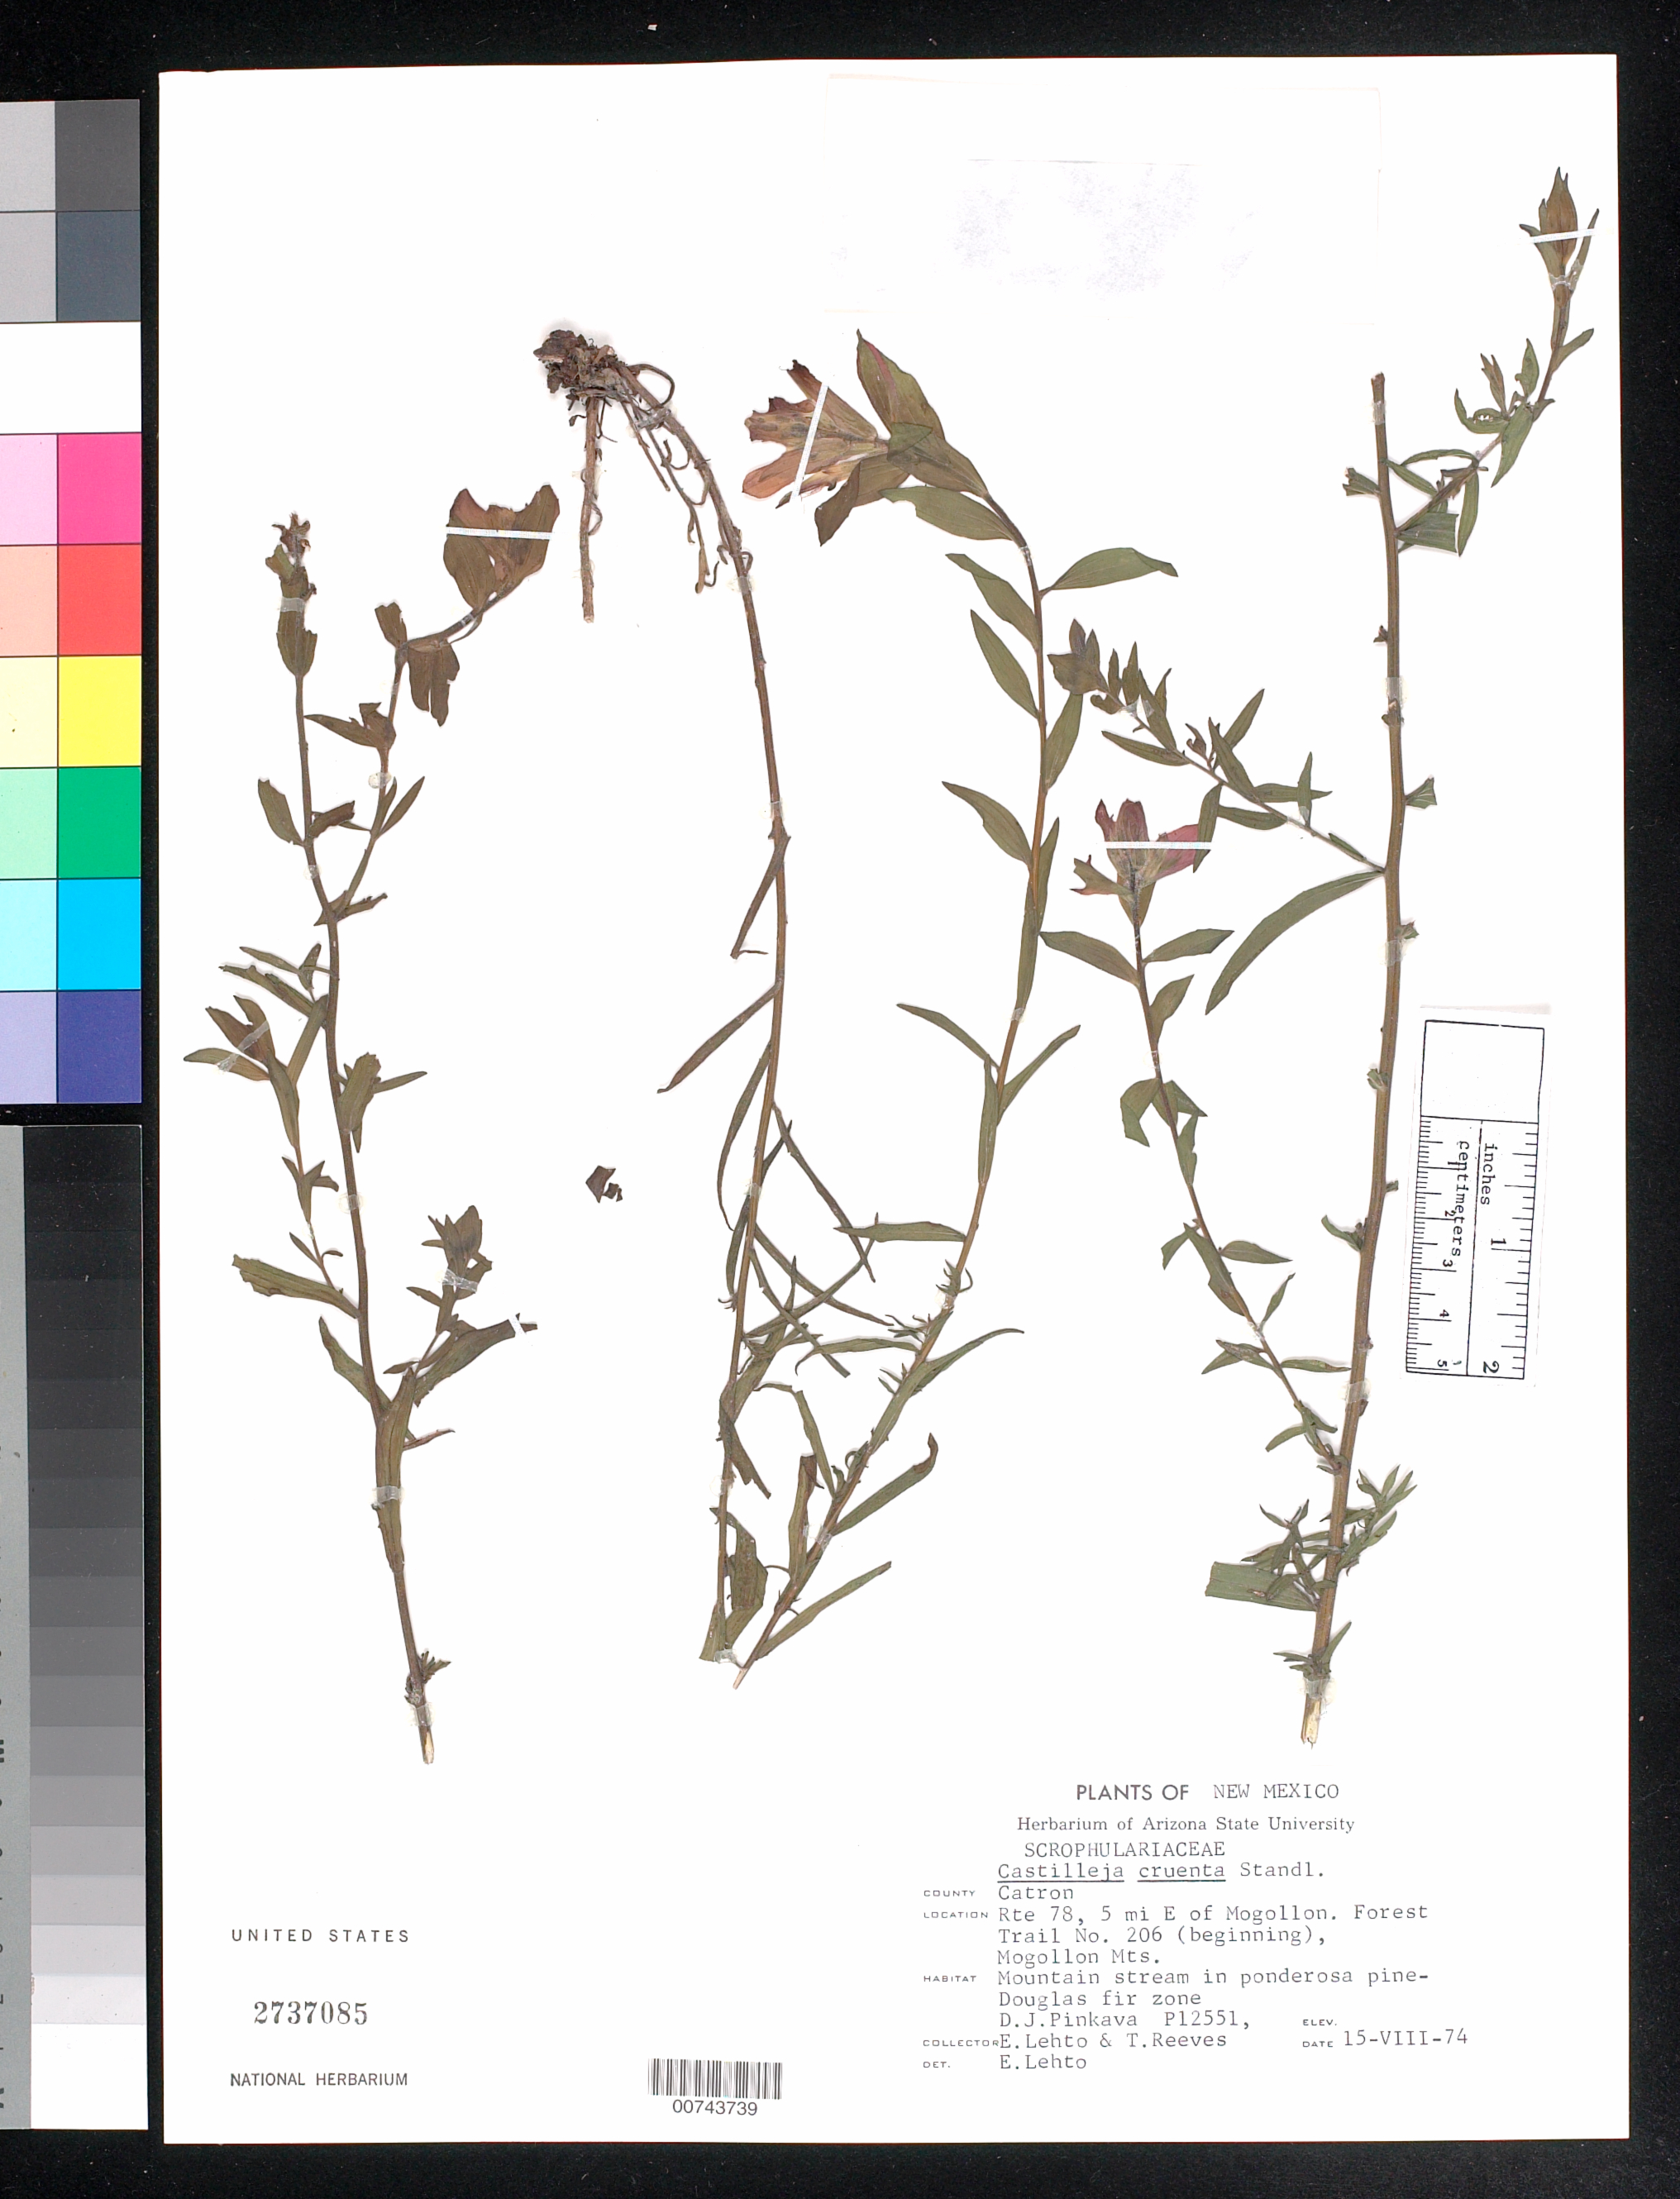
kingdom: Plantae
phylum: Tracheophyta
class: Magnoliopsida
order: Lamiales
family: Orobanchaceae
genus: Castilleja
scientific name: Castilleja cruenta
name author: Standl.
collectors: D. J. Pinkava & E. Lehto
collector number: P12551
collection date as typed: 15 Aug 1974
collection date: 1974-08-15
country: United States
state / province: New Mexico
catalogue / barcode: US 2737085